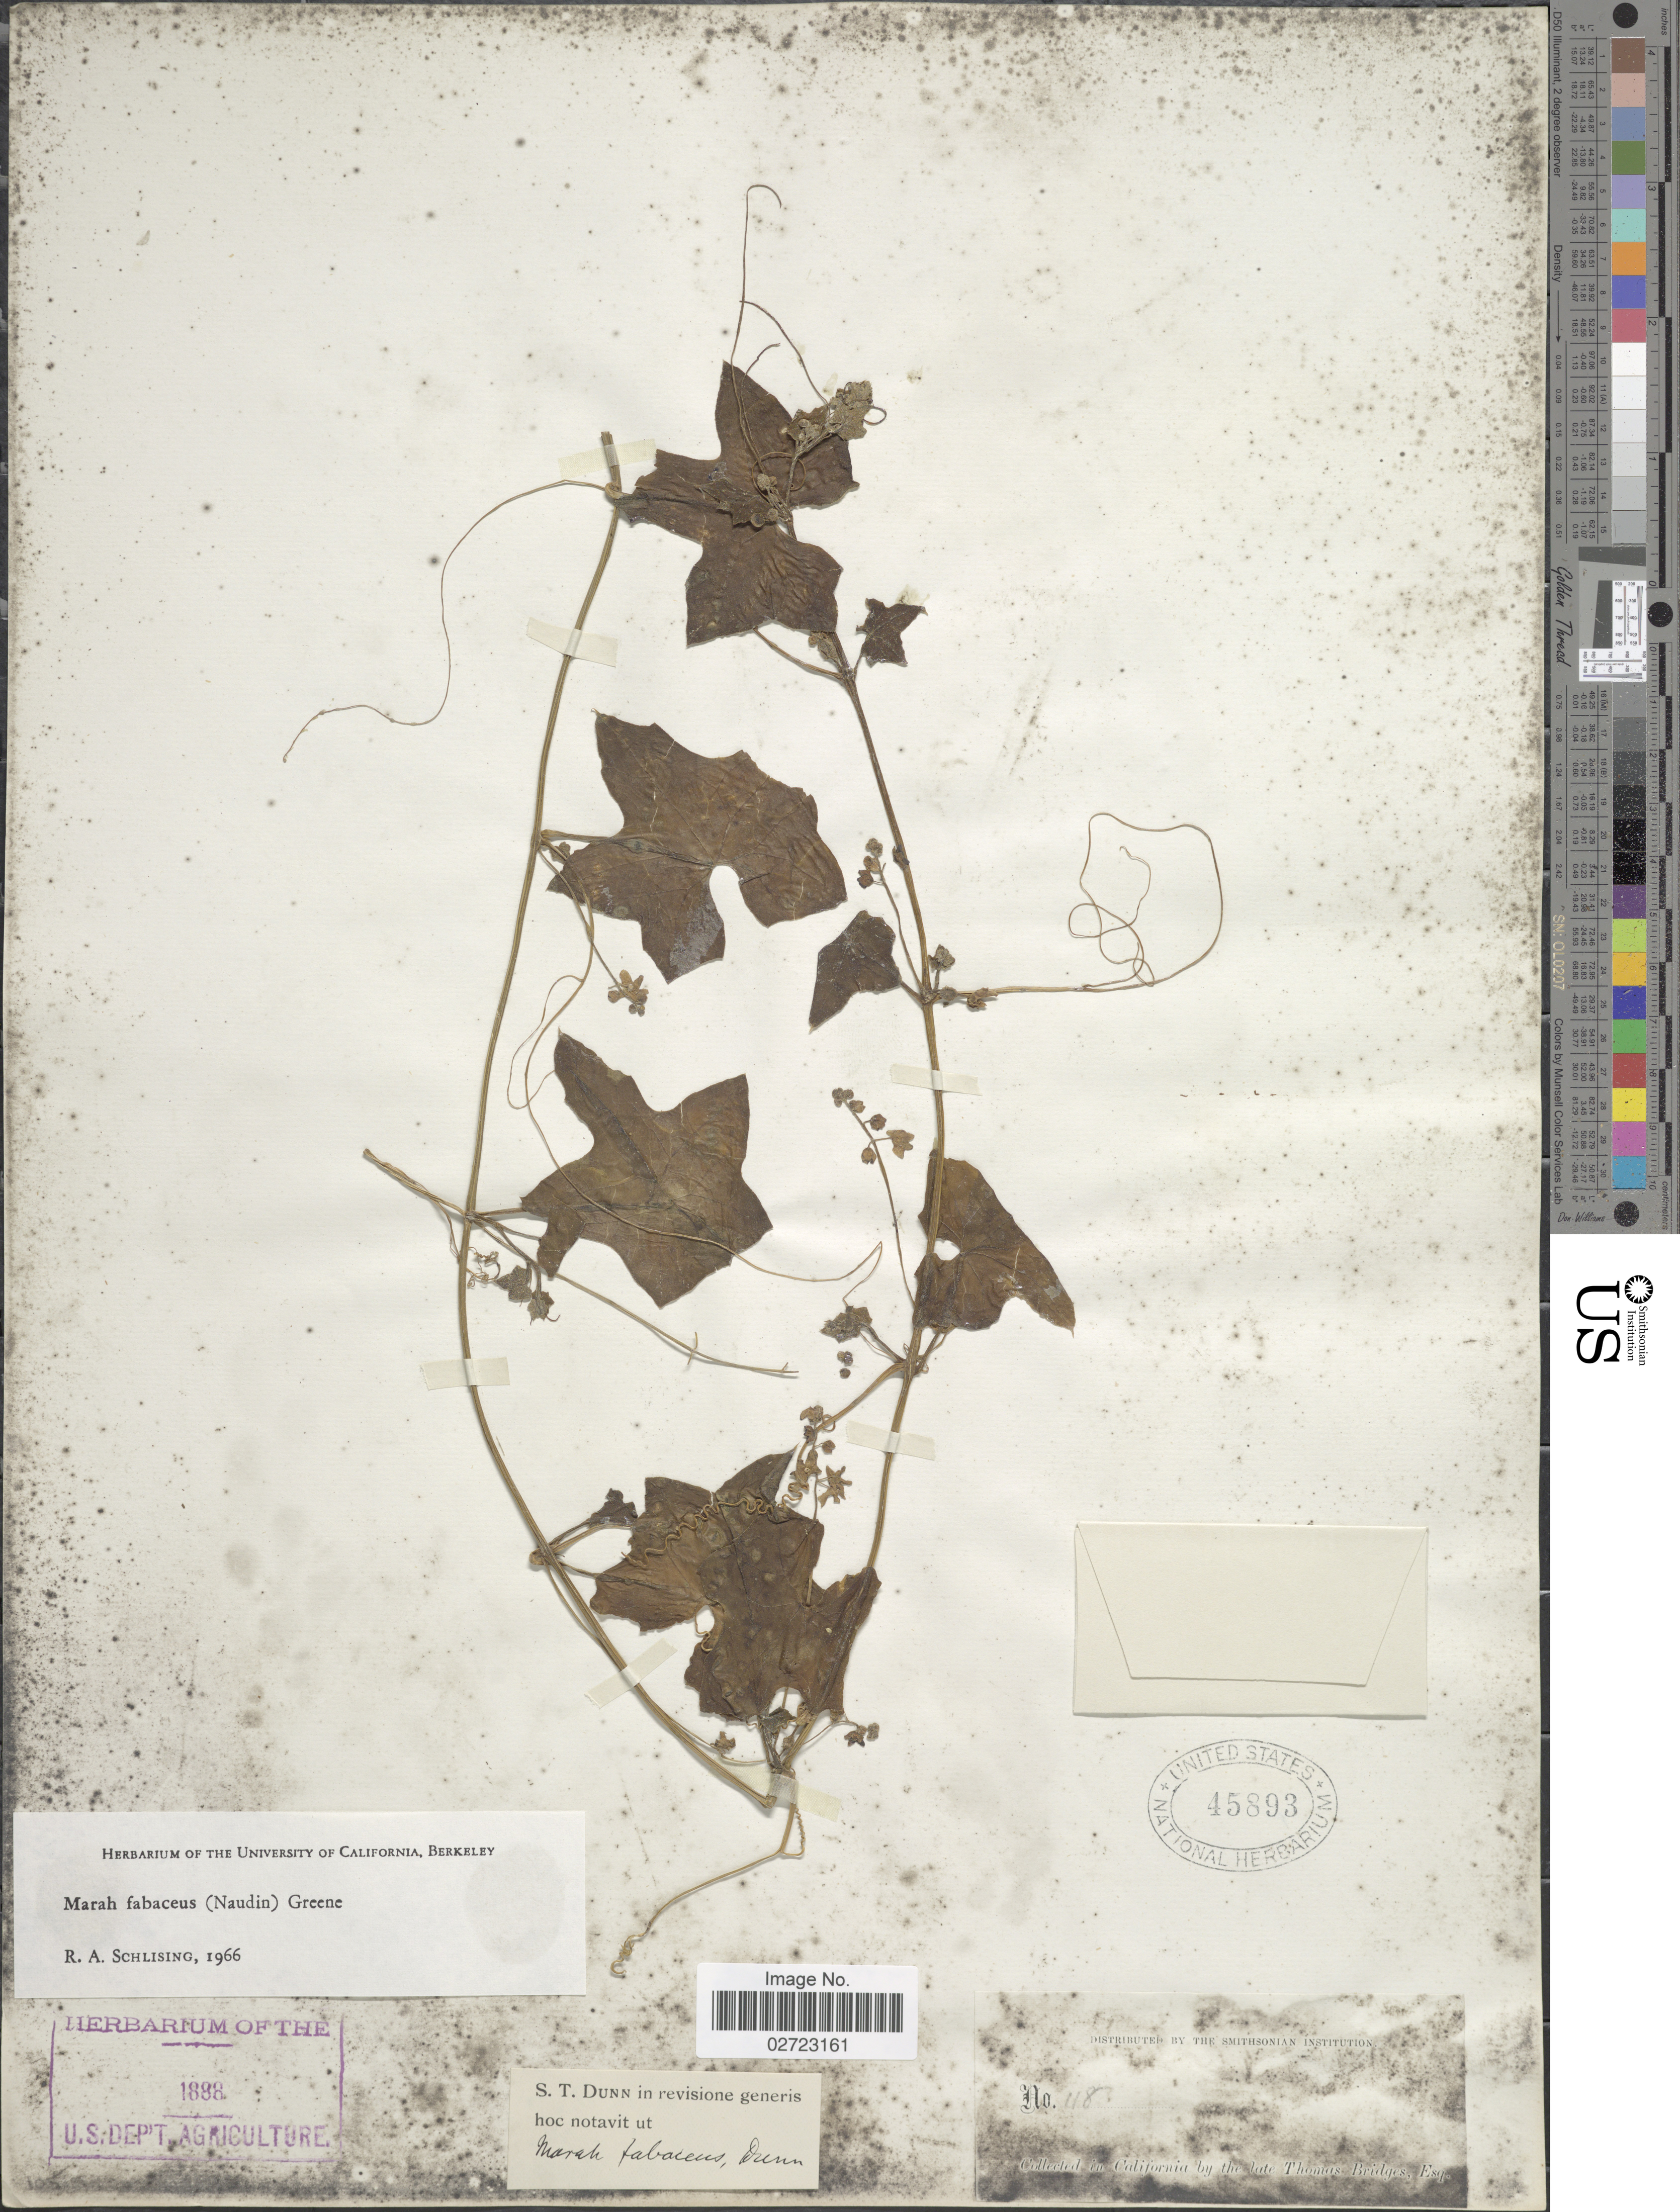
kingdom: Plantae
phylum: Tracheophyta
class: Magnoliopsida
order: Cucurbitales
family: Cucurbitaceae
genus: Marah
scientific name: Marah fabacea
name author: (Naudin) Greene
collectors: T. Bridges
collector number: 118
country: United States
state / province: California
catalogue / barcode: US 45893